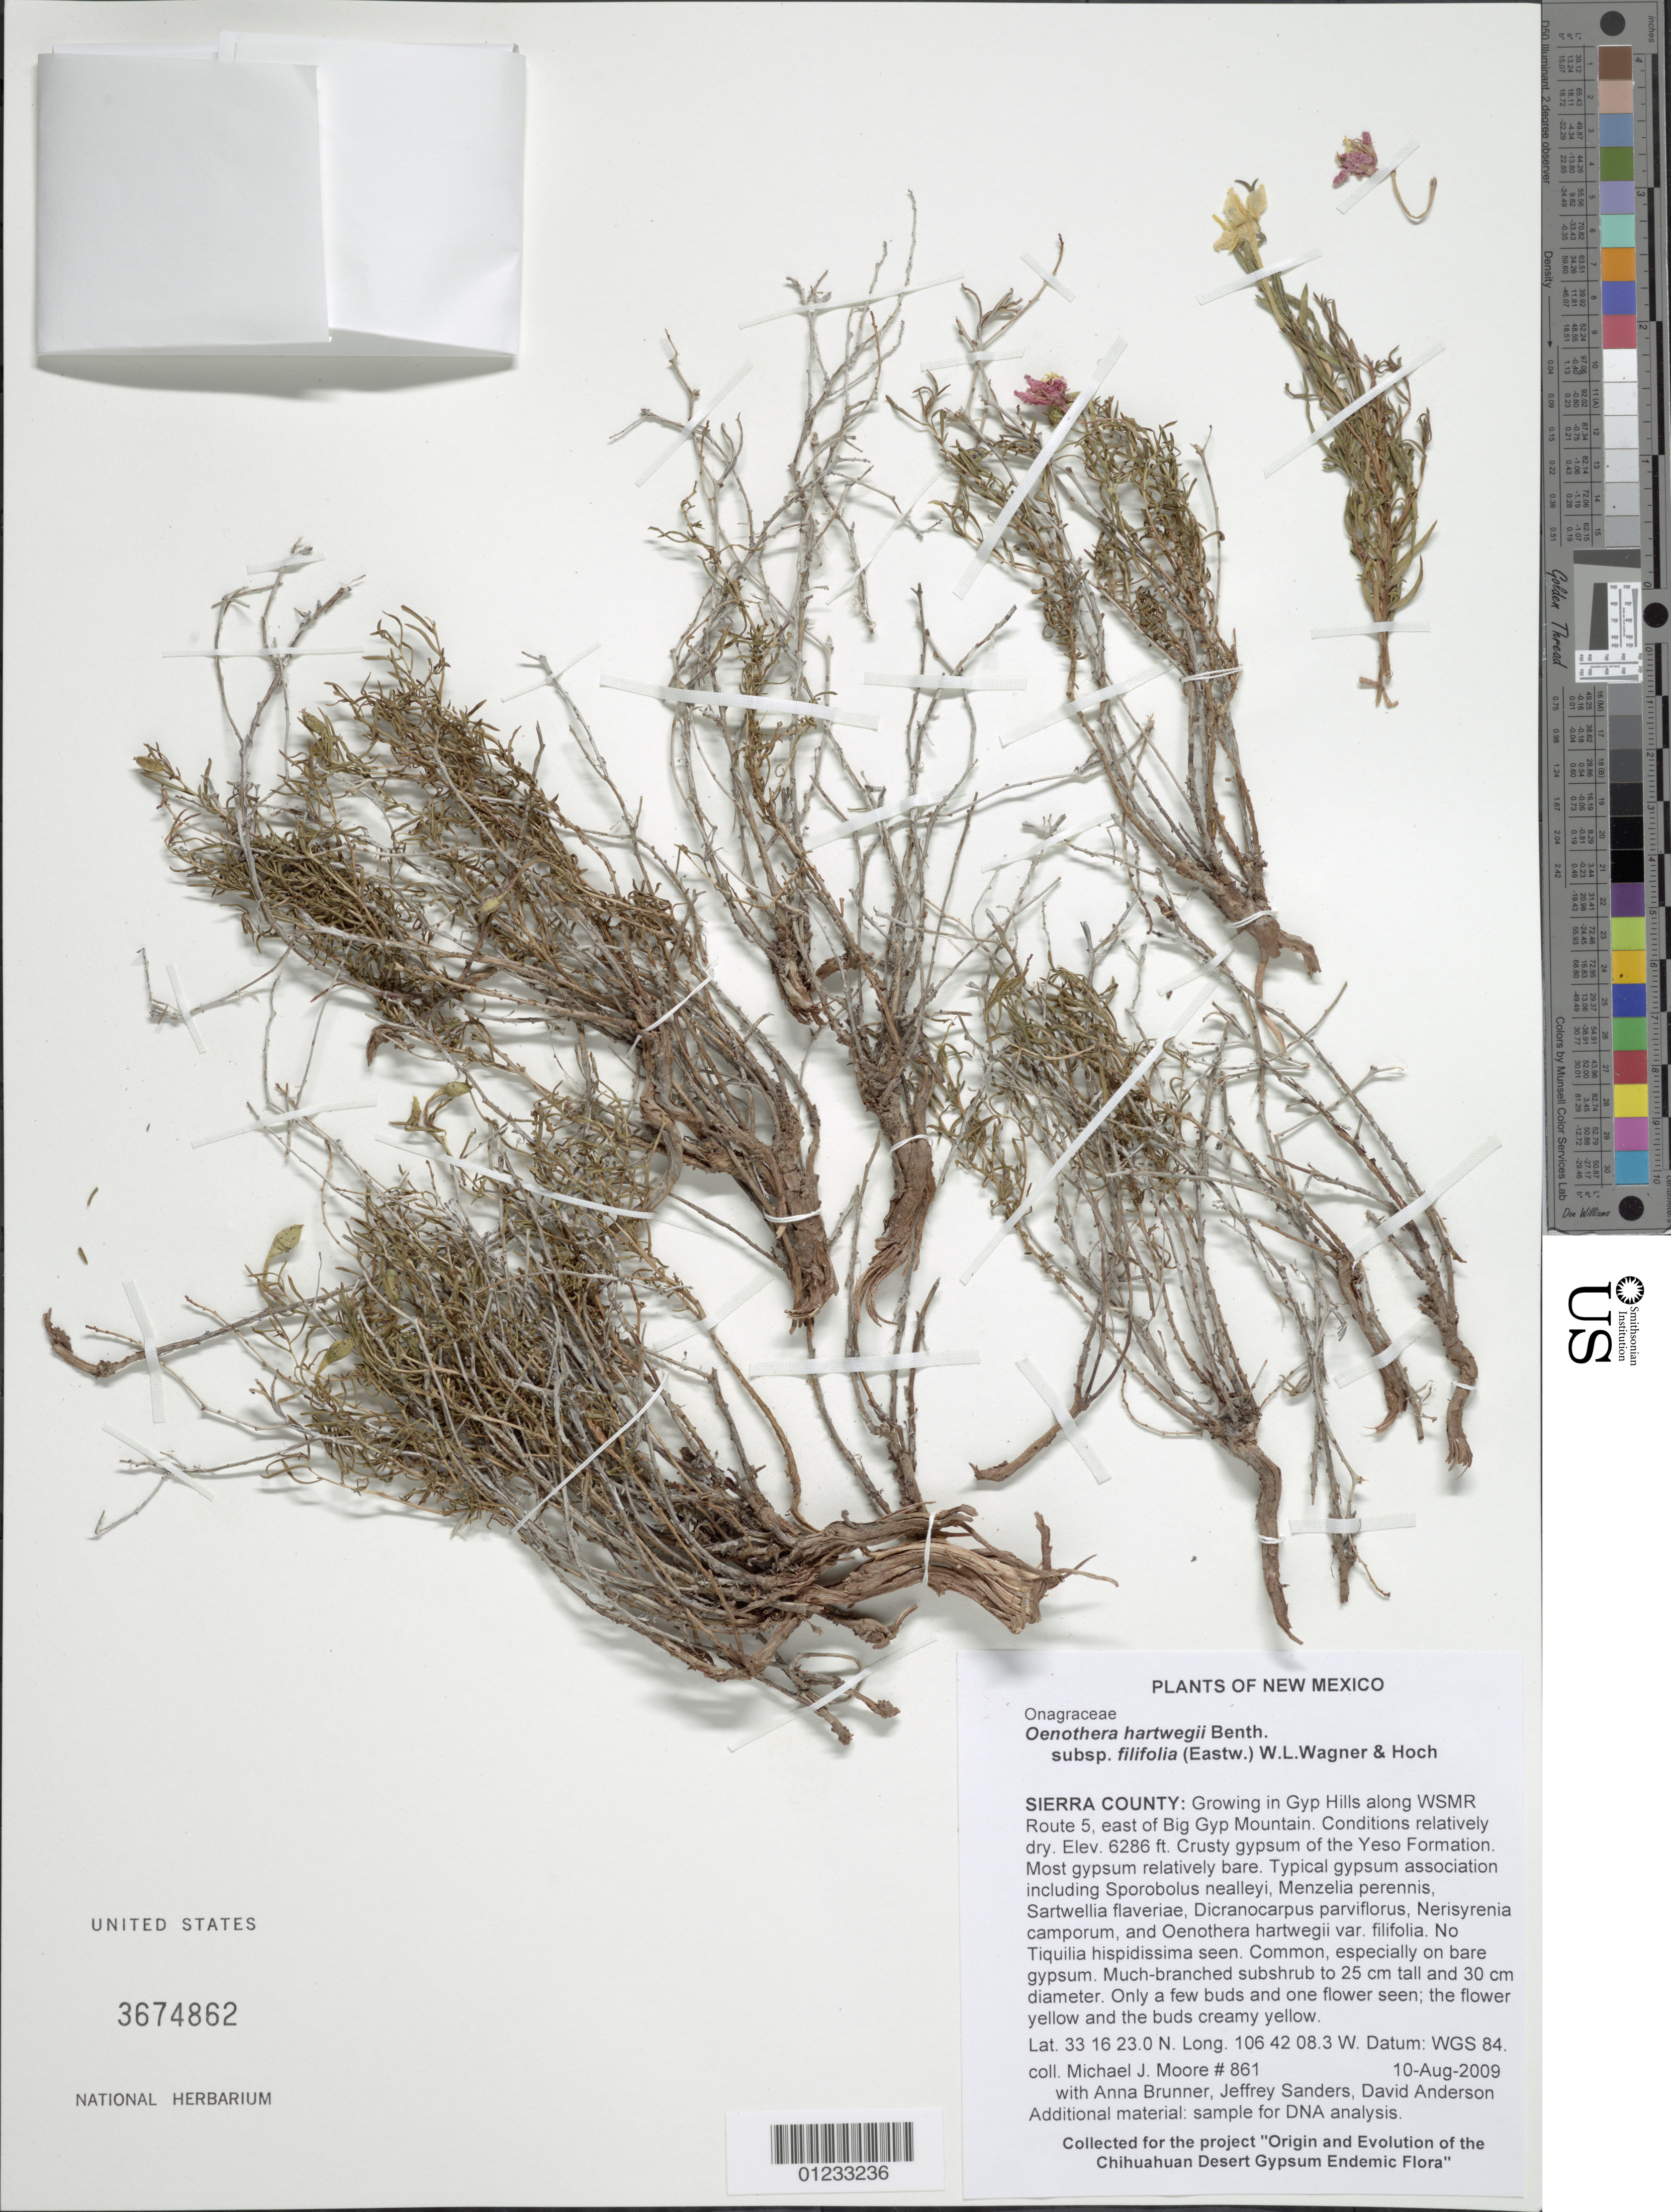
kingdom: Plantae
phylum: Tracheophyta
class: Magnoliopsida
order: Myrtales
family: Onagraceae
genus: Oenothera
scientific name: Oenothera hartwegii subsp. filifolia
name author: (Eastw.) W.L. Wagner & Hoch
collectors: M. J. Moore, A. Brunner, J. Sanders & D. Anderson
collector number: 861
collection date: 2005-08-09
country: United States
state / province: New Mexico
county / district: Sierra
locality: Growing in Gyp Hills along WSMR Route 5, east of Big Gyp Mountain. Conditions relatively dry.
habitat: Crusty gypsum of the Yeso Formation. Most gypsum relatively bare. Typical gypsum association including Sporobolus nealleyi, Menzelia perennis, Sartwellia flaveriae, Dicranocarpus parviflorus, Nerisyrenia camporum, and Oenothera hartwegii var. filifolia.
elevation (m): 1916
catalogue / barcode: US 3674862